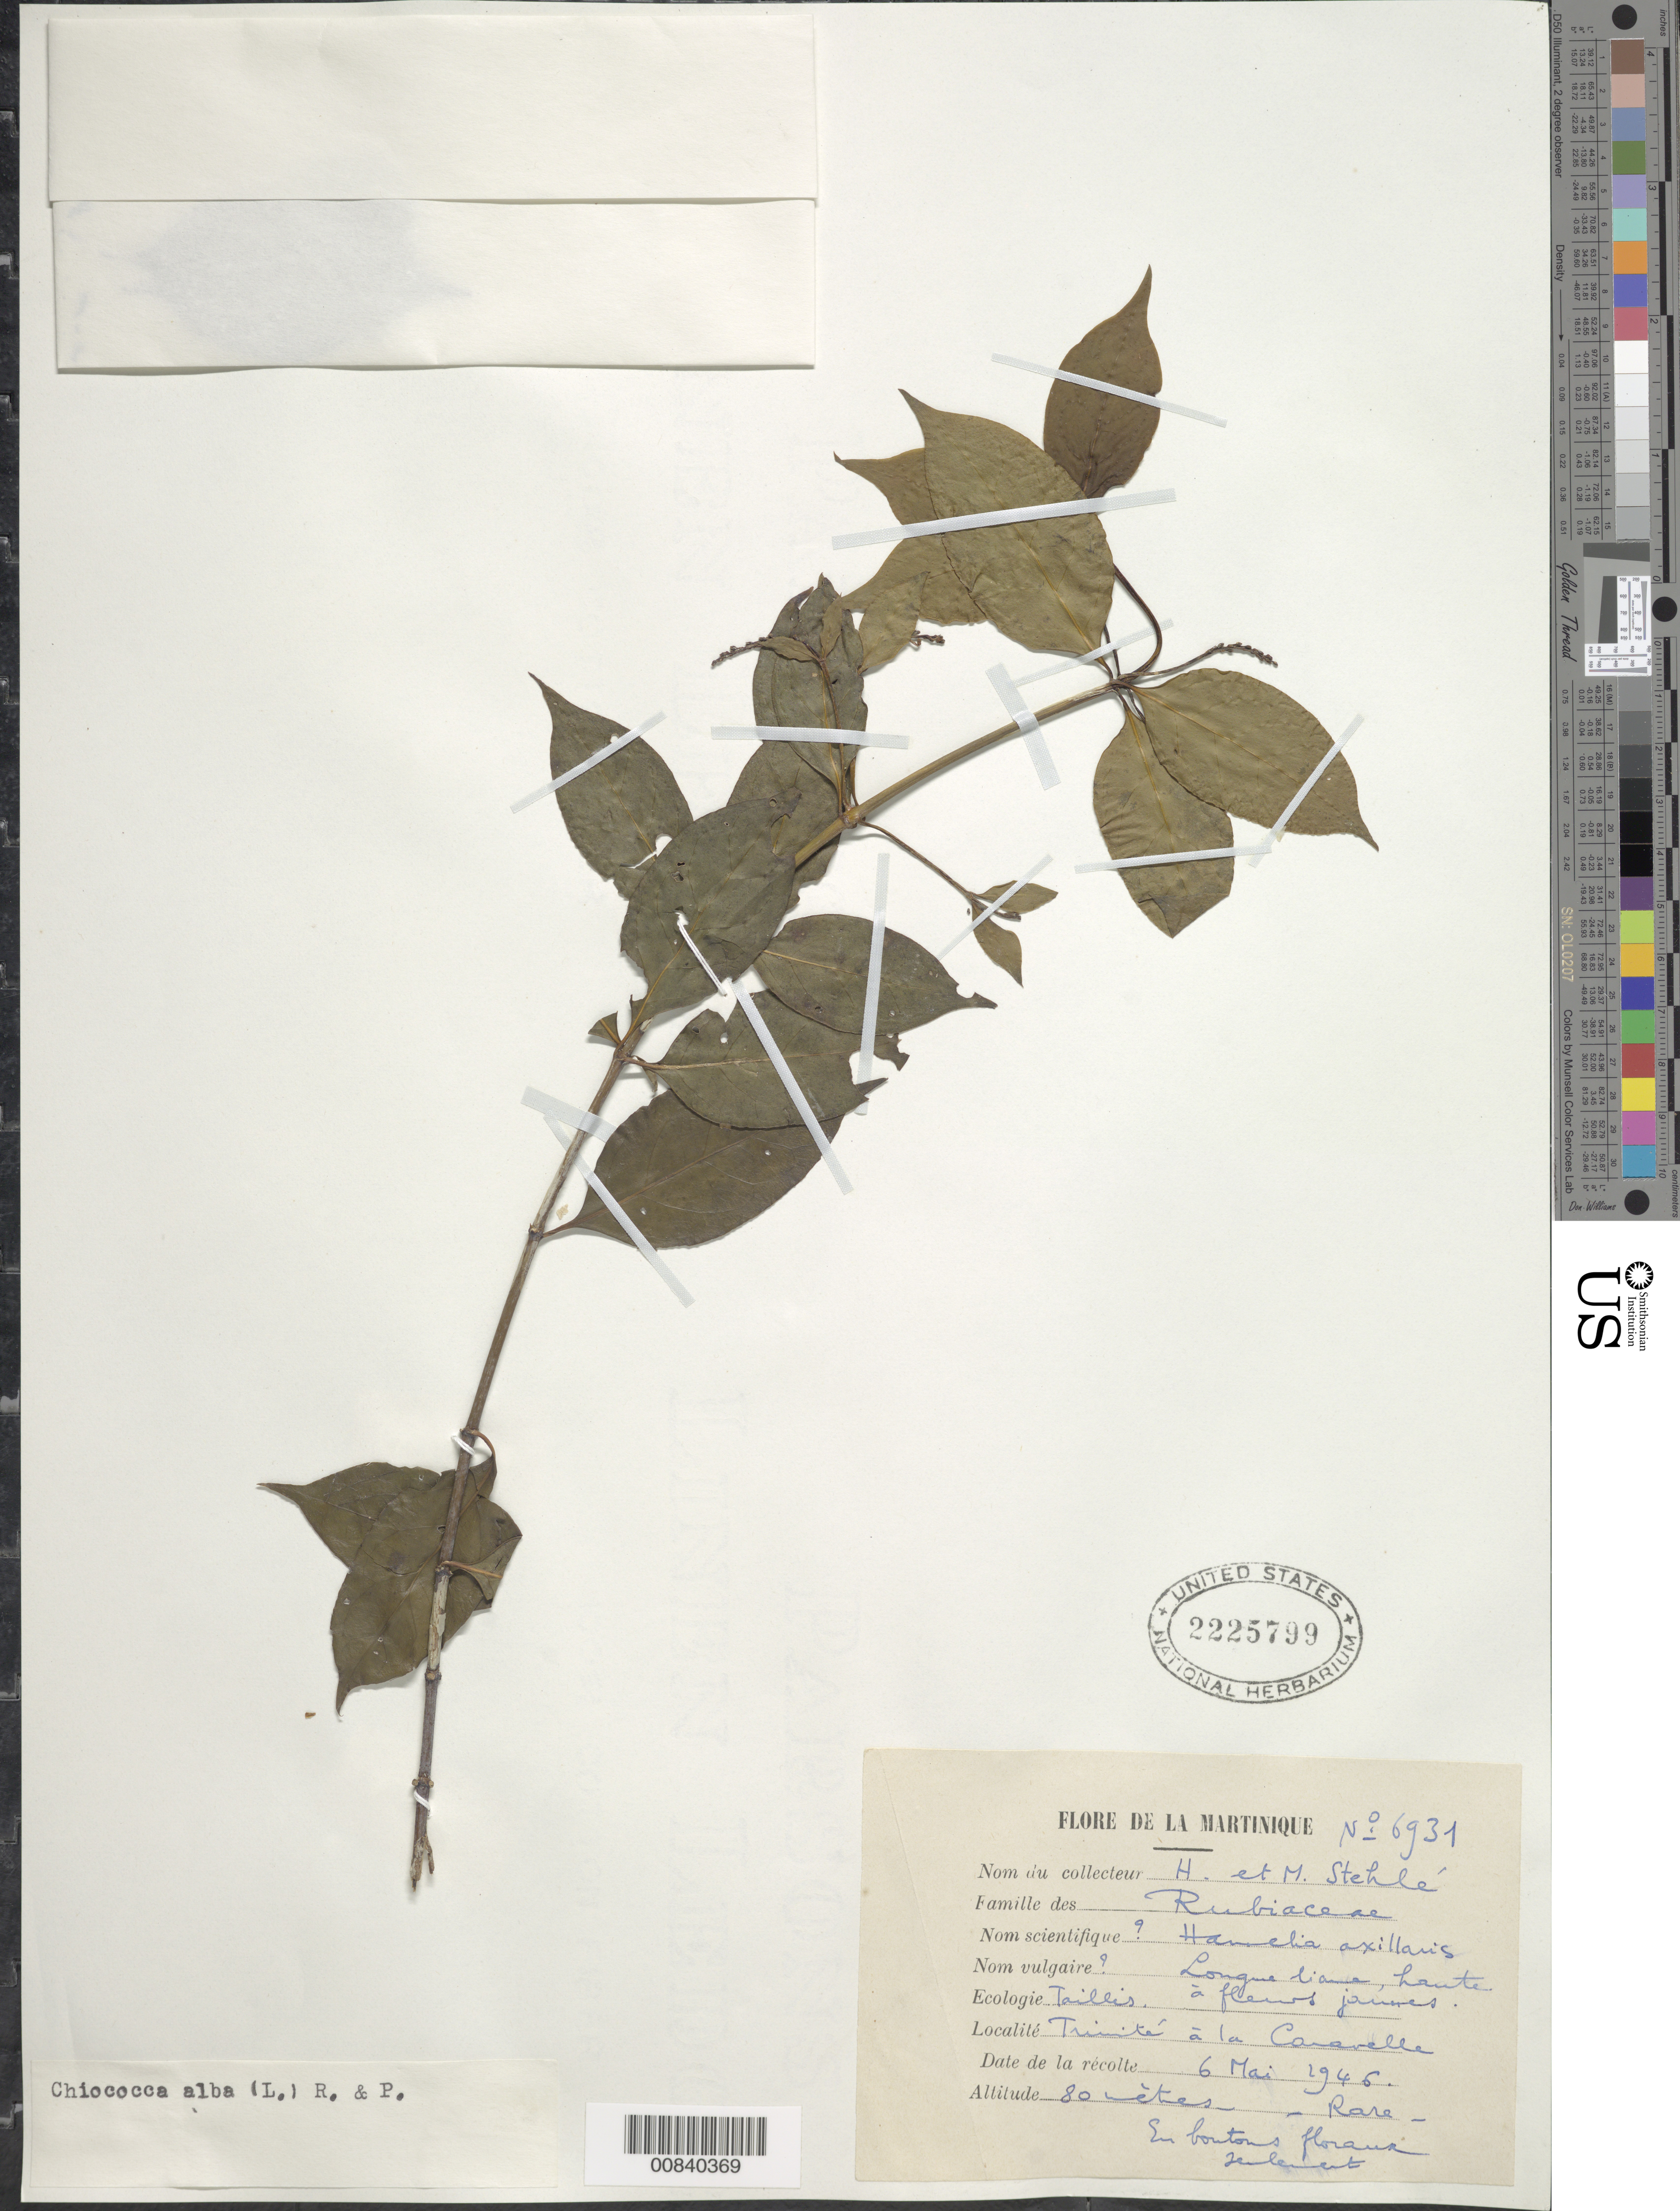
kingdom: Plantae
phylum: Tracheophyta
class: Magnoliopsida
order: Gentianales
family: Rubiaceae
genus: Chiococca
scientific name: Chiococca alba subsp. alba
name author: (L.) Hitchc.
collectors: H. Stehlé & M. Stehlé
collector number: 6931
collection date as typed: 06 May 1946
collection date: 1946-05-06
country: Martinique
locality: Trinité à la Caravelle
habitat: Taillis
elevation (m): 80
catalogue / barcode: US 2225799